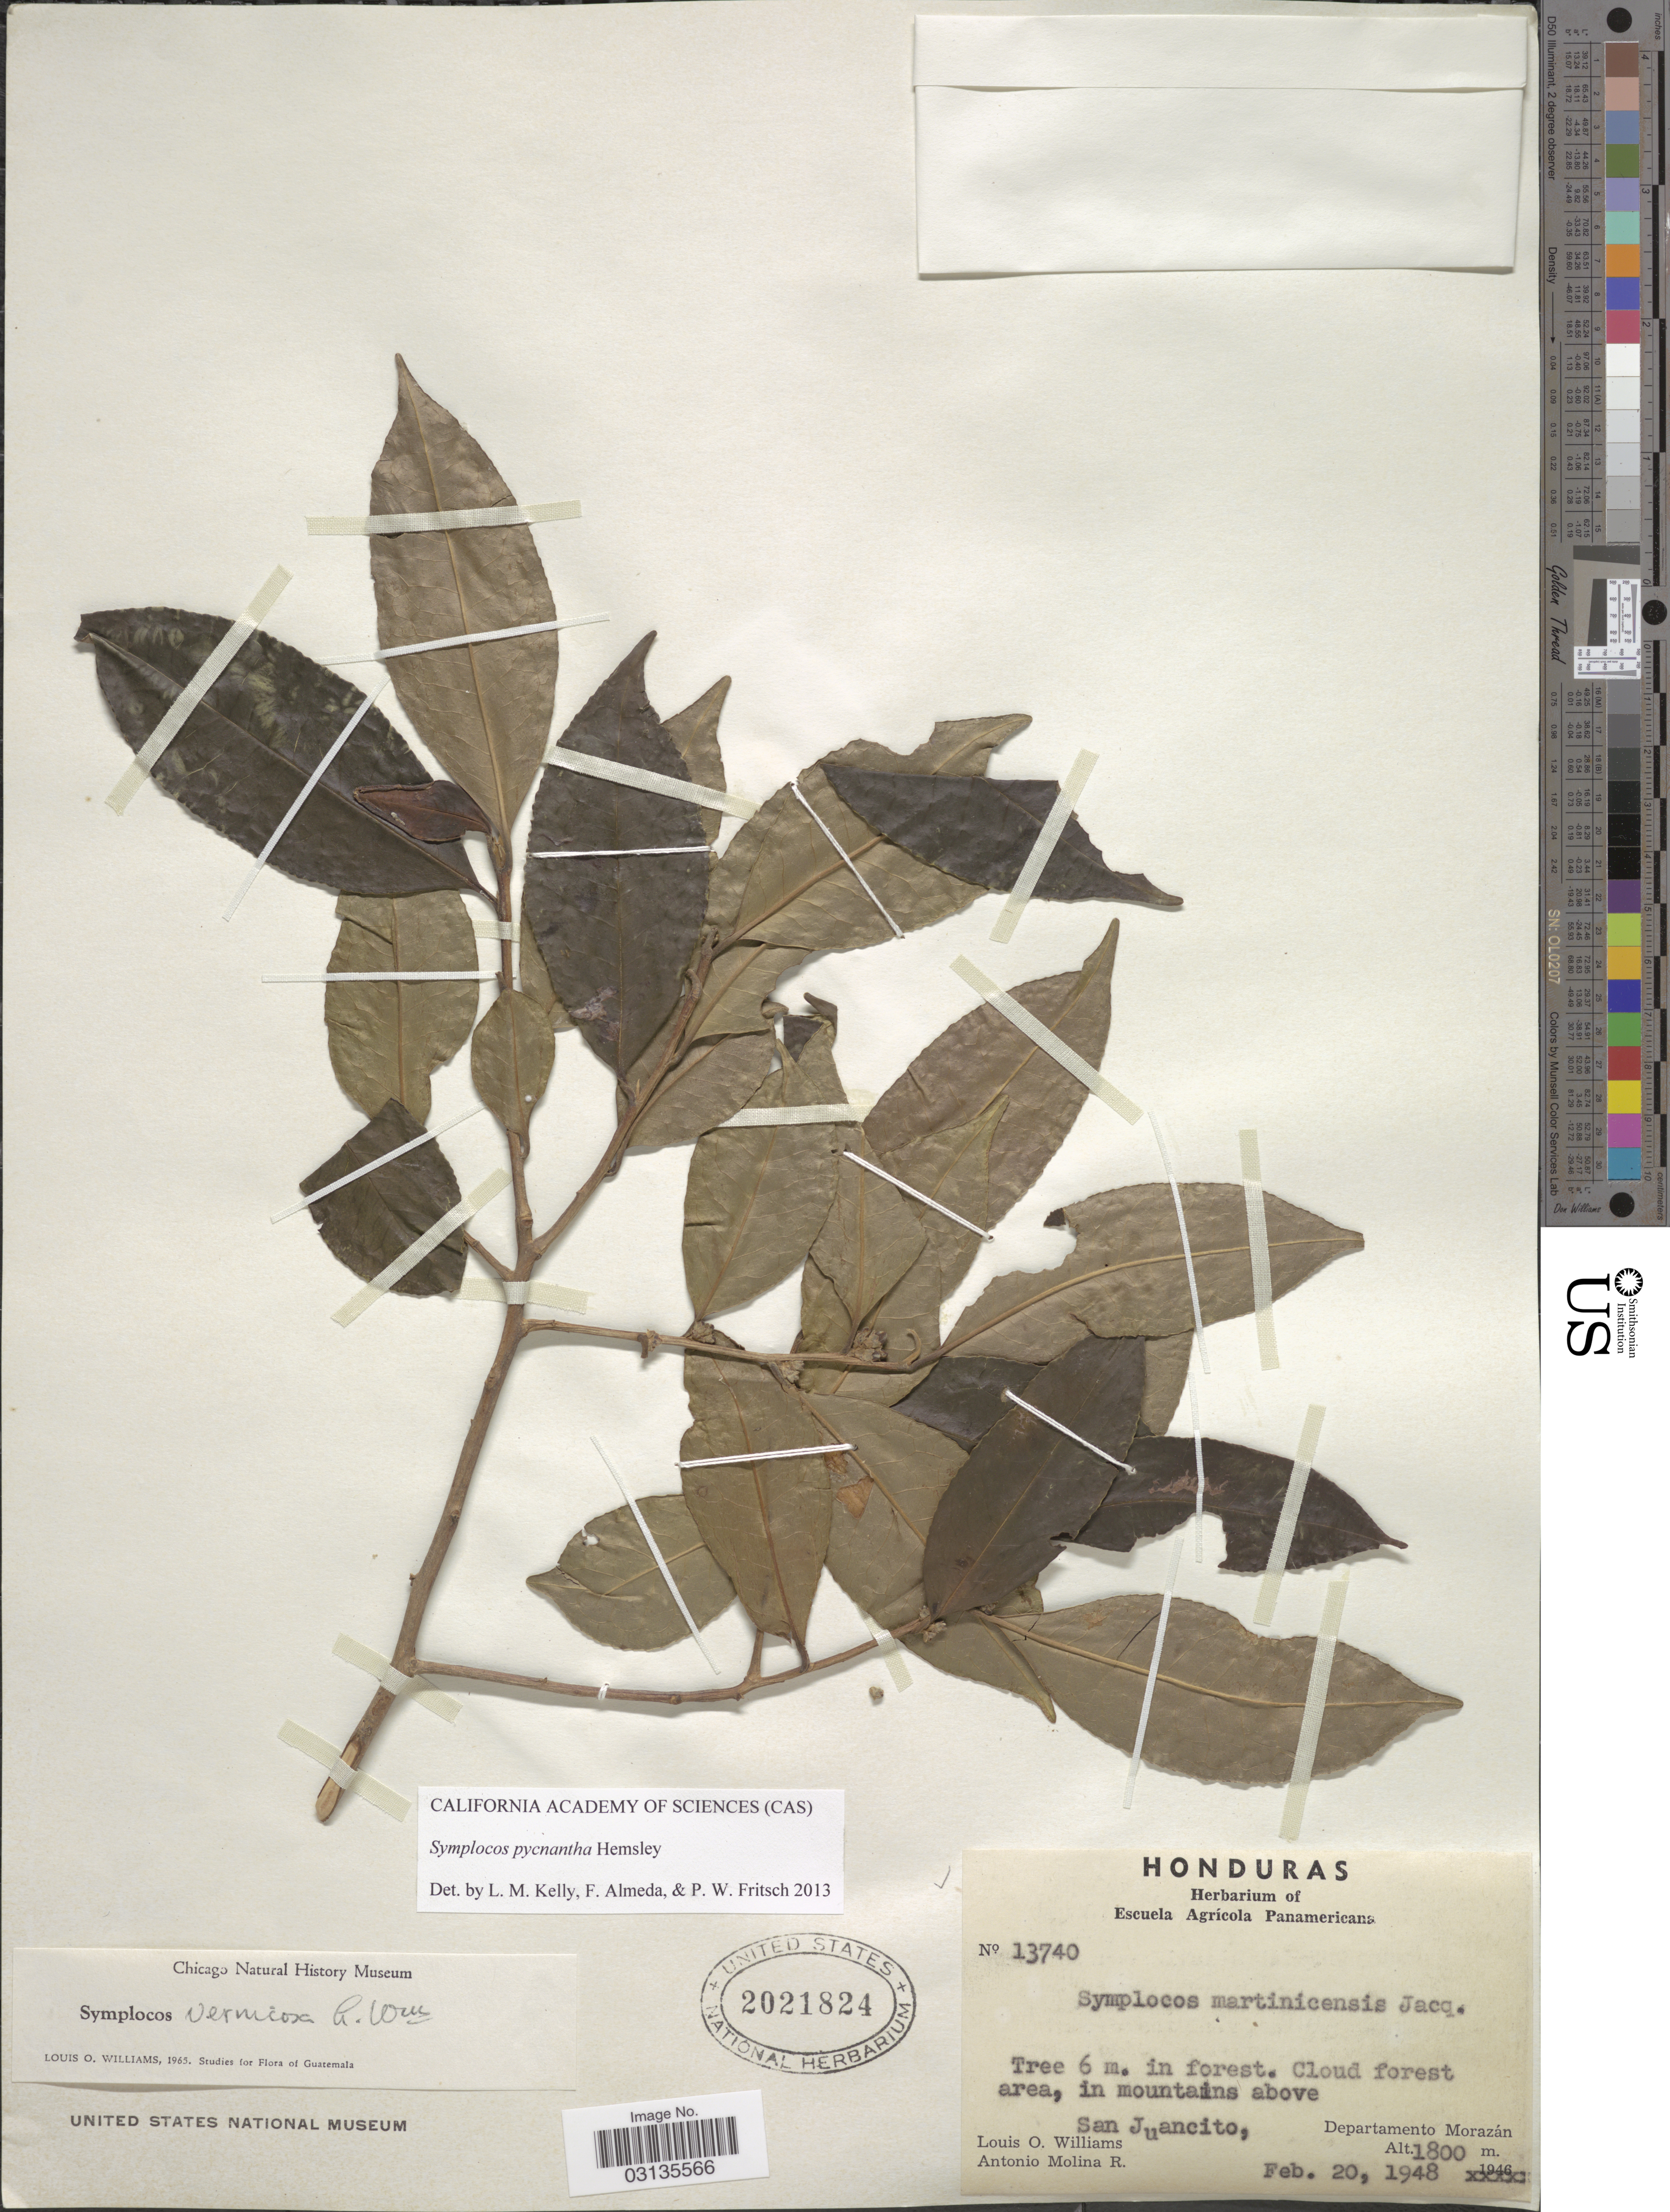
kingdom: Plantae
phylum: Tracheophyta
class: Magnoliopsida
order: Ericales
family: Symplocaceae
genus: Symplocos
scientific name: Symplocos pycnantha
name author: Hemsl.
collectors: L. O. Williams & A. Molina R.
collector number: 13740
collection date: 1948-02-20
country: Honduras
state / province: Fco. Morazán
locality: In mountains above San Juancito, Departamento Morazán.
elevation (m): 1800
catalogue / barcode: US 2021824